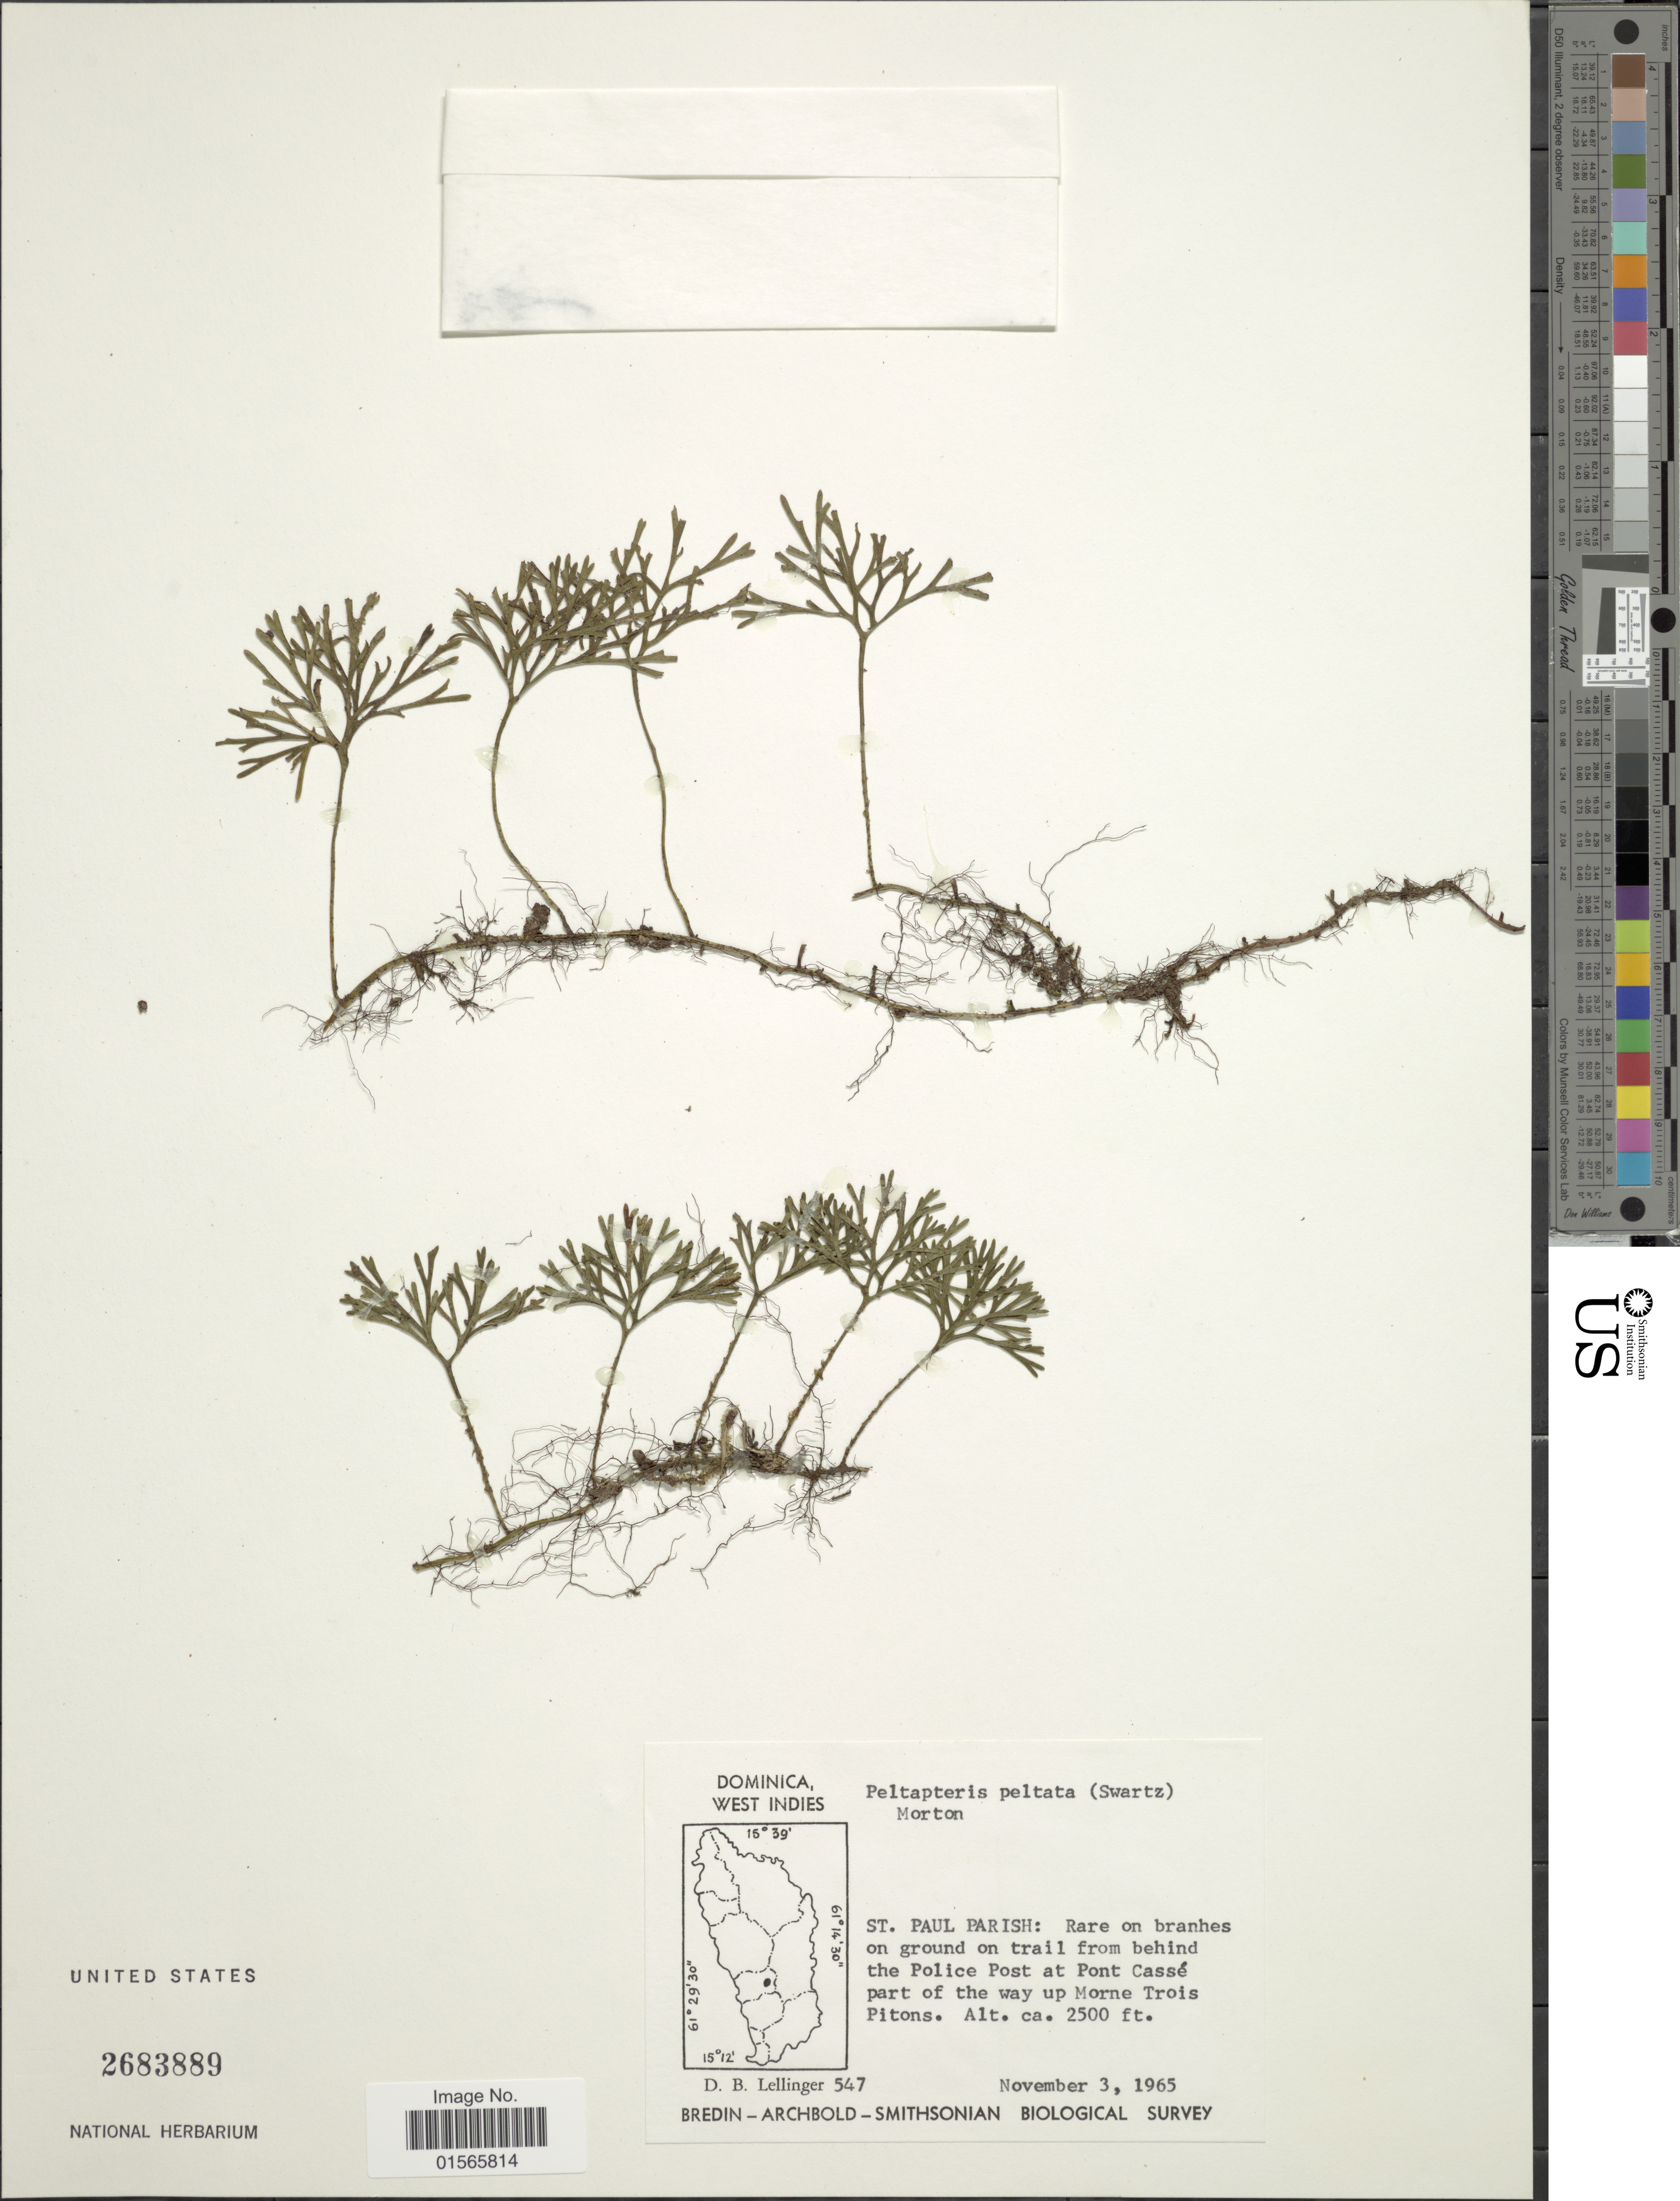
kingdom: Plantae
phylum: Tracheophyta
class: Polypodiopsida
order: Polypodiales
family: Dryopteridaceae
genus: Elaphoglossum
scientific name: Elaphoglossum peltatum f. peltatum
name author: (Sw.) Urb.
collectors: D. B. Lellinger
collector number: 547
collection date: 1965-11-03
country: Dominica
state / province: St. Paul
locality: St. Paul Parish: rare on branches on ground on trail from behind the Police Post at Pont Cassé part of the way up Morne Trois Pitons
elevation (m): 762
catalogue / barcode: US 2683889